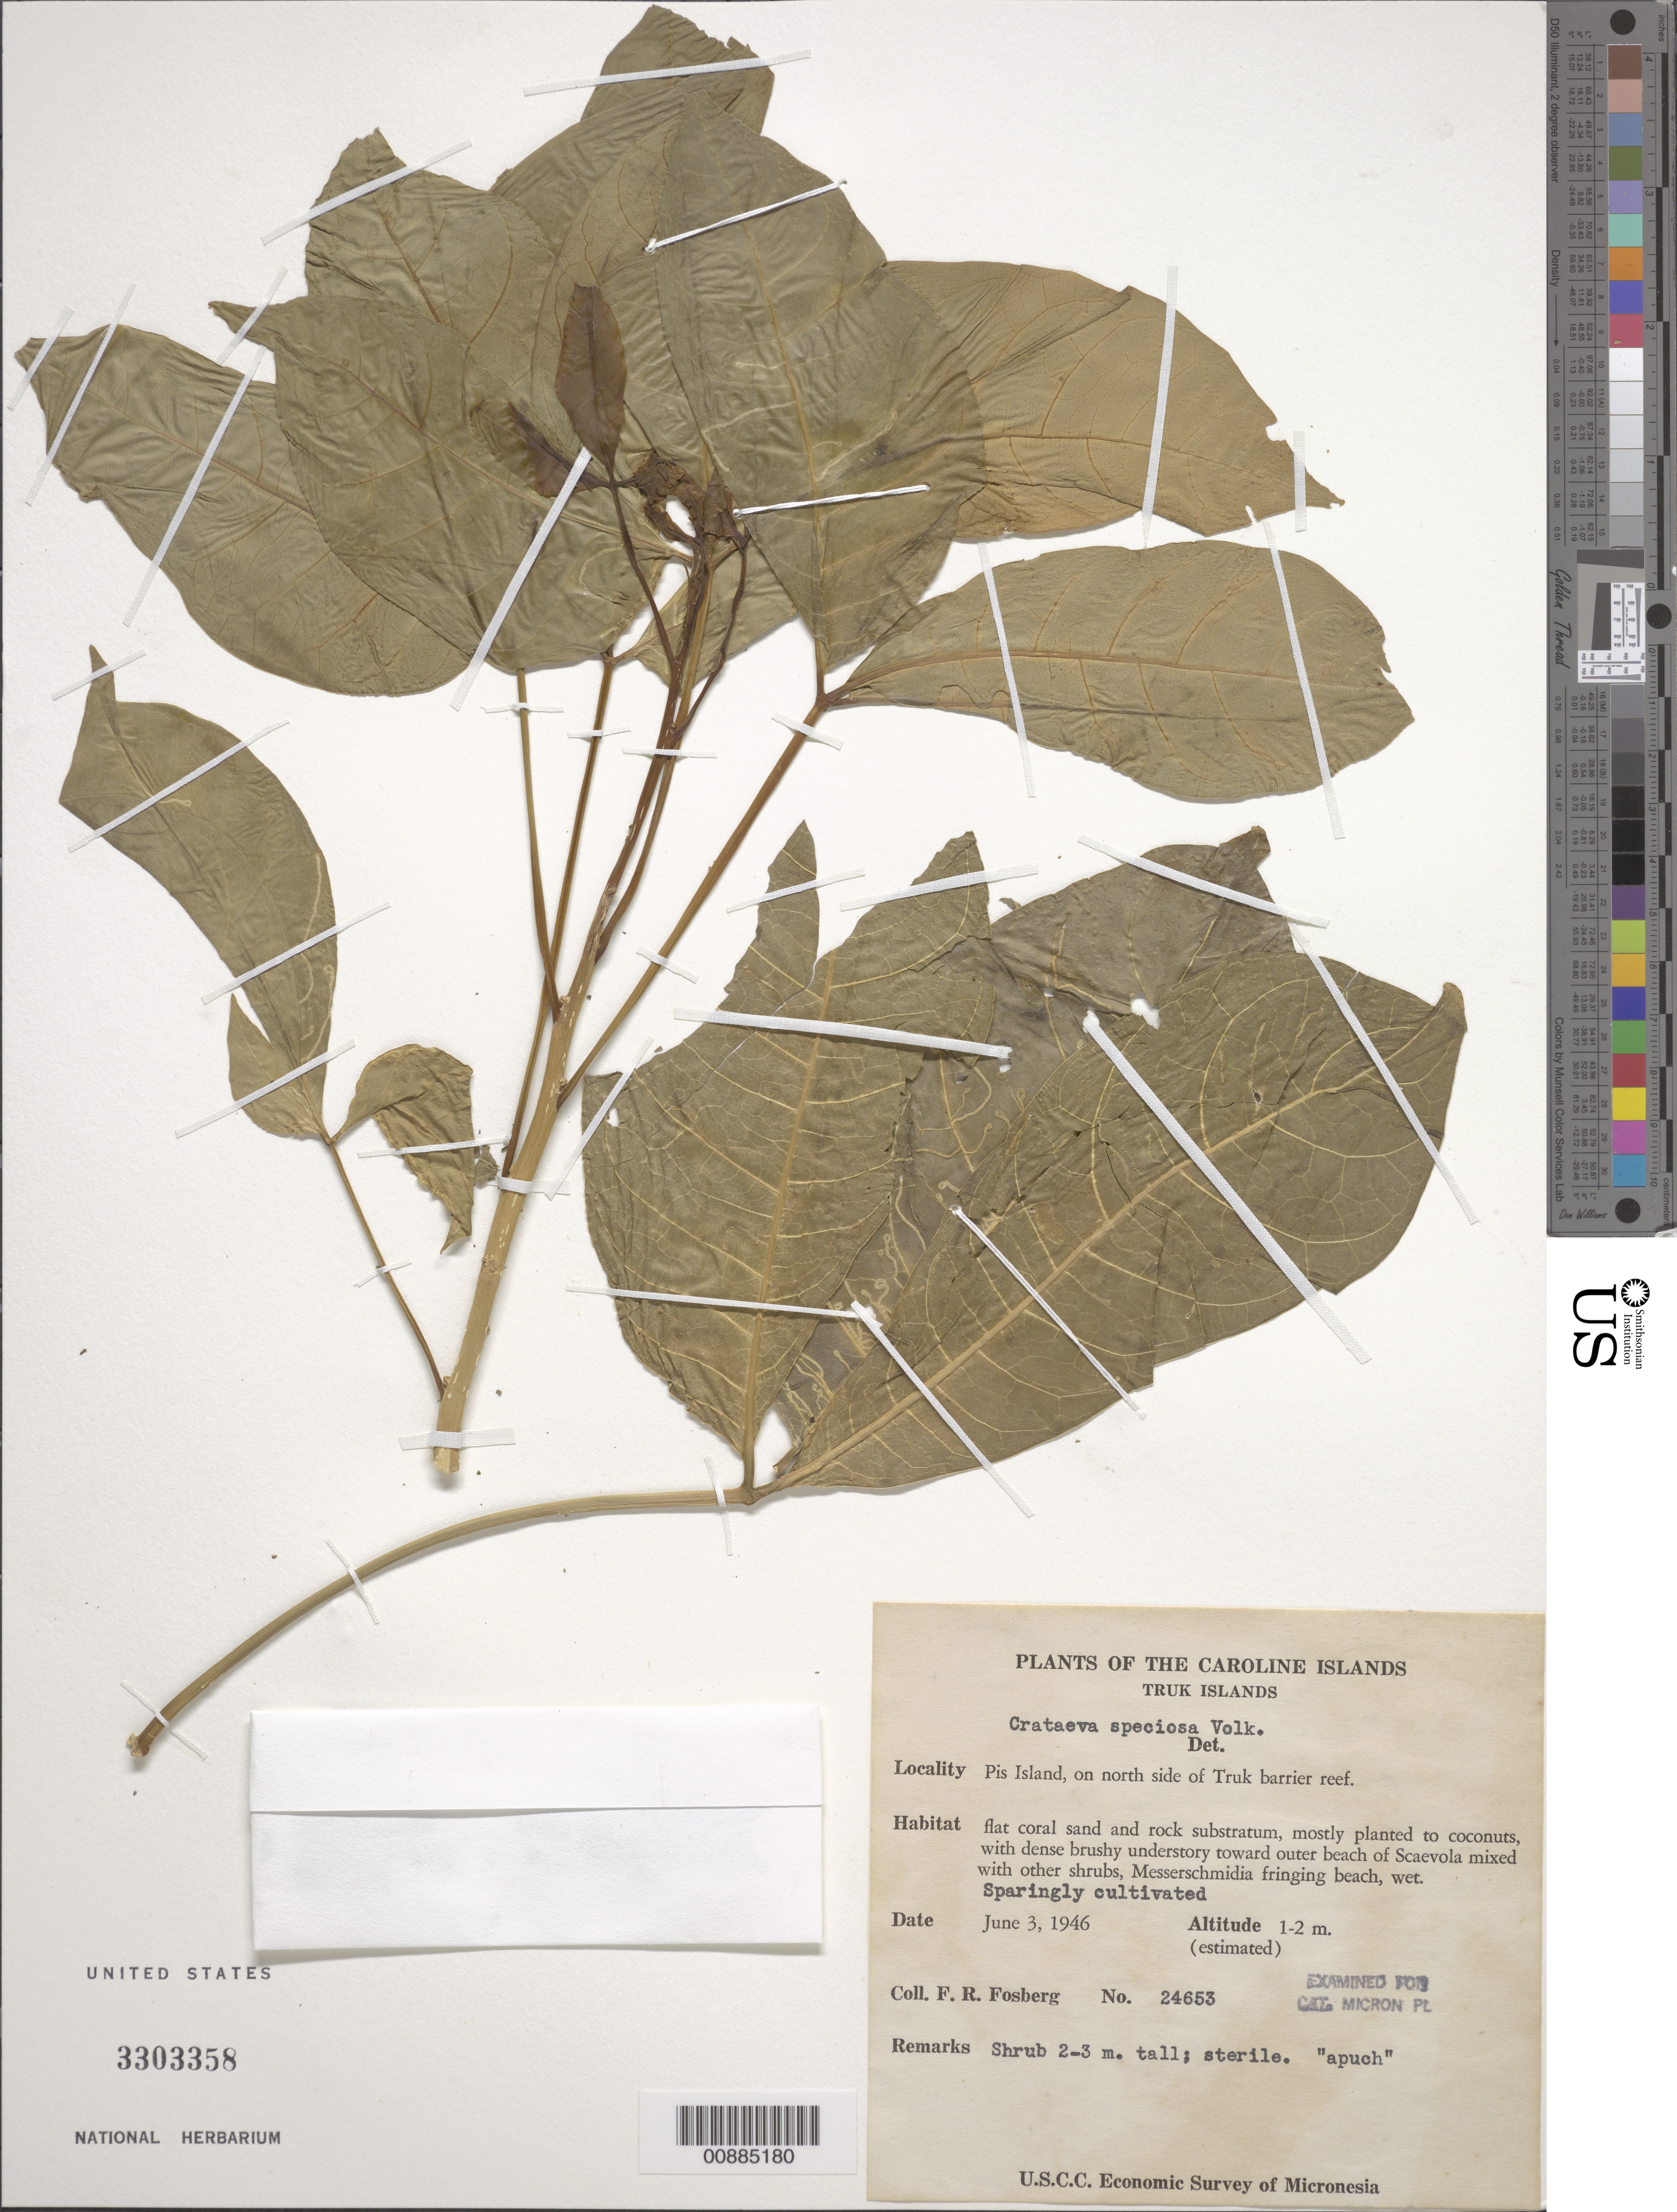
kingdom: Plantae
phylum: Tracheophyta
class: Magnoliopsida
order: Brassicales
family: Capparaceae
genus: Crateva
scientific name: Crateva speciosa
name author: Volkens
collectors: F. R. Fosberg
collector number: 24653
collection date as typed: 03 Jun 1946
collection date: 1946-06-03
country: Micronesia, Federated States of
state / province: Truk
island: Losap Atoll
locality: Pis Islet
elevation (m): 1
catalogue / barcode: US 3303358